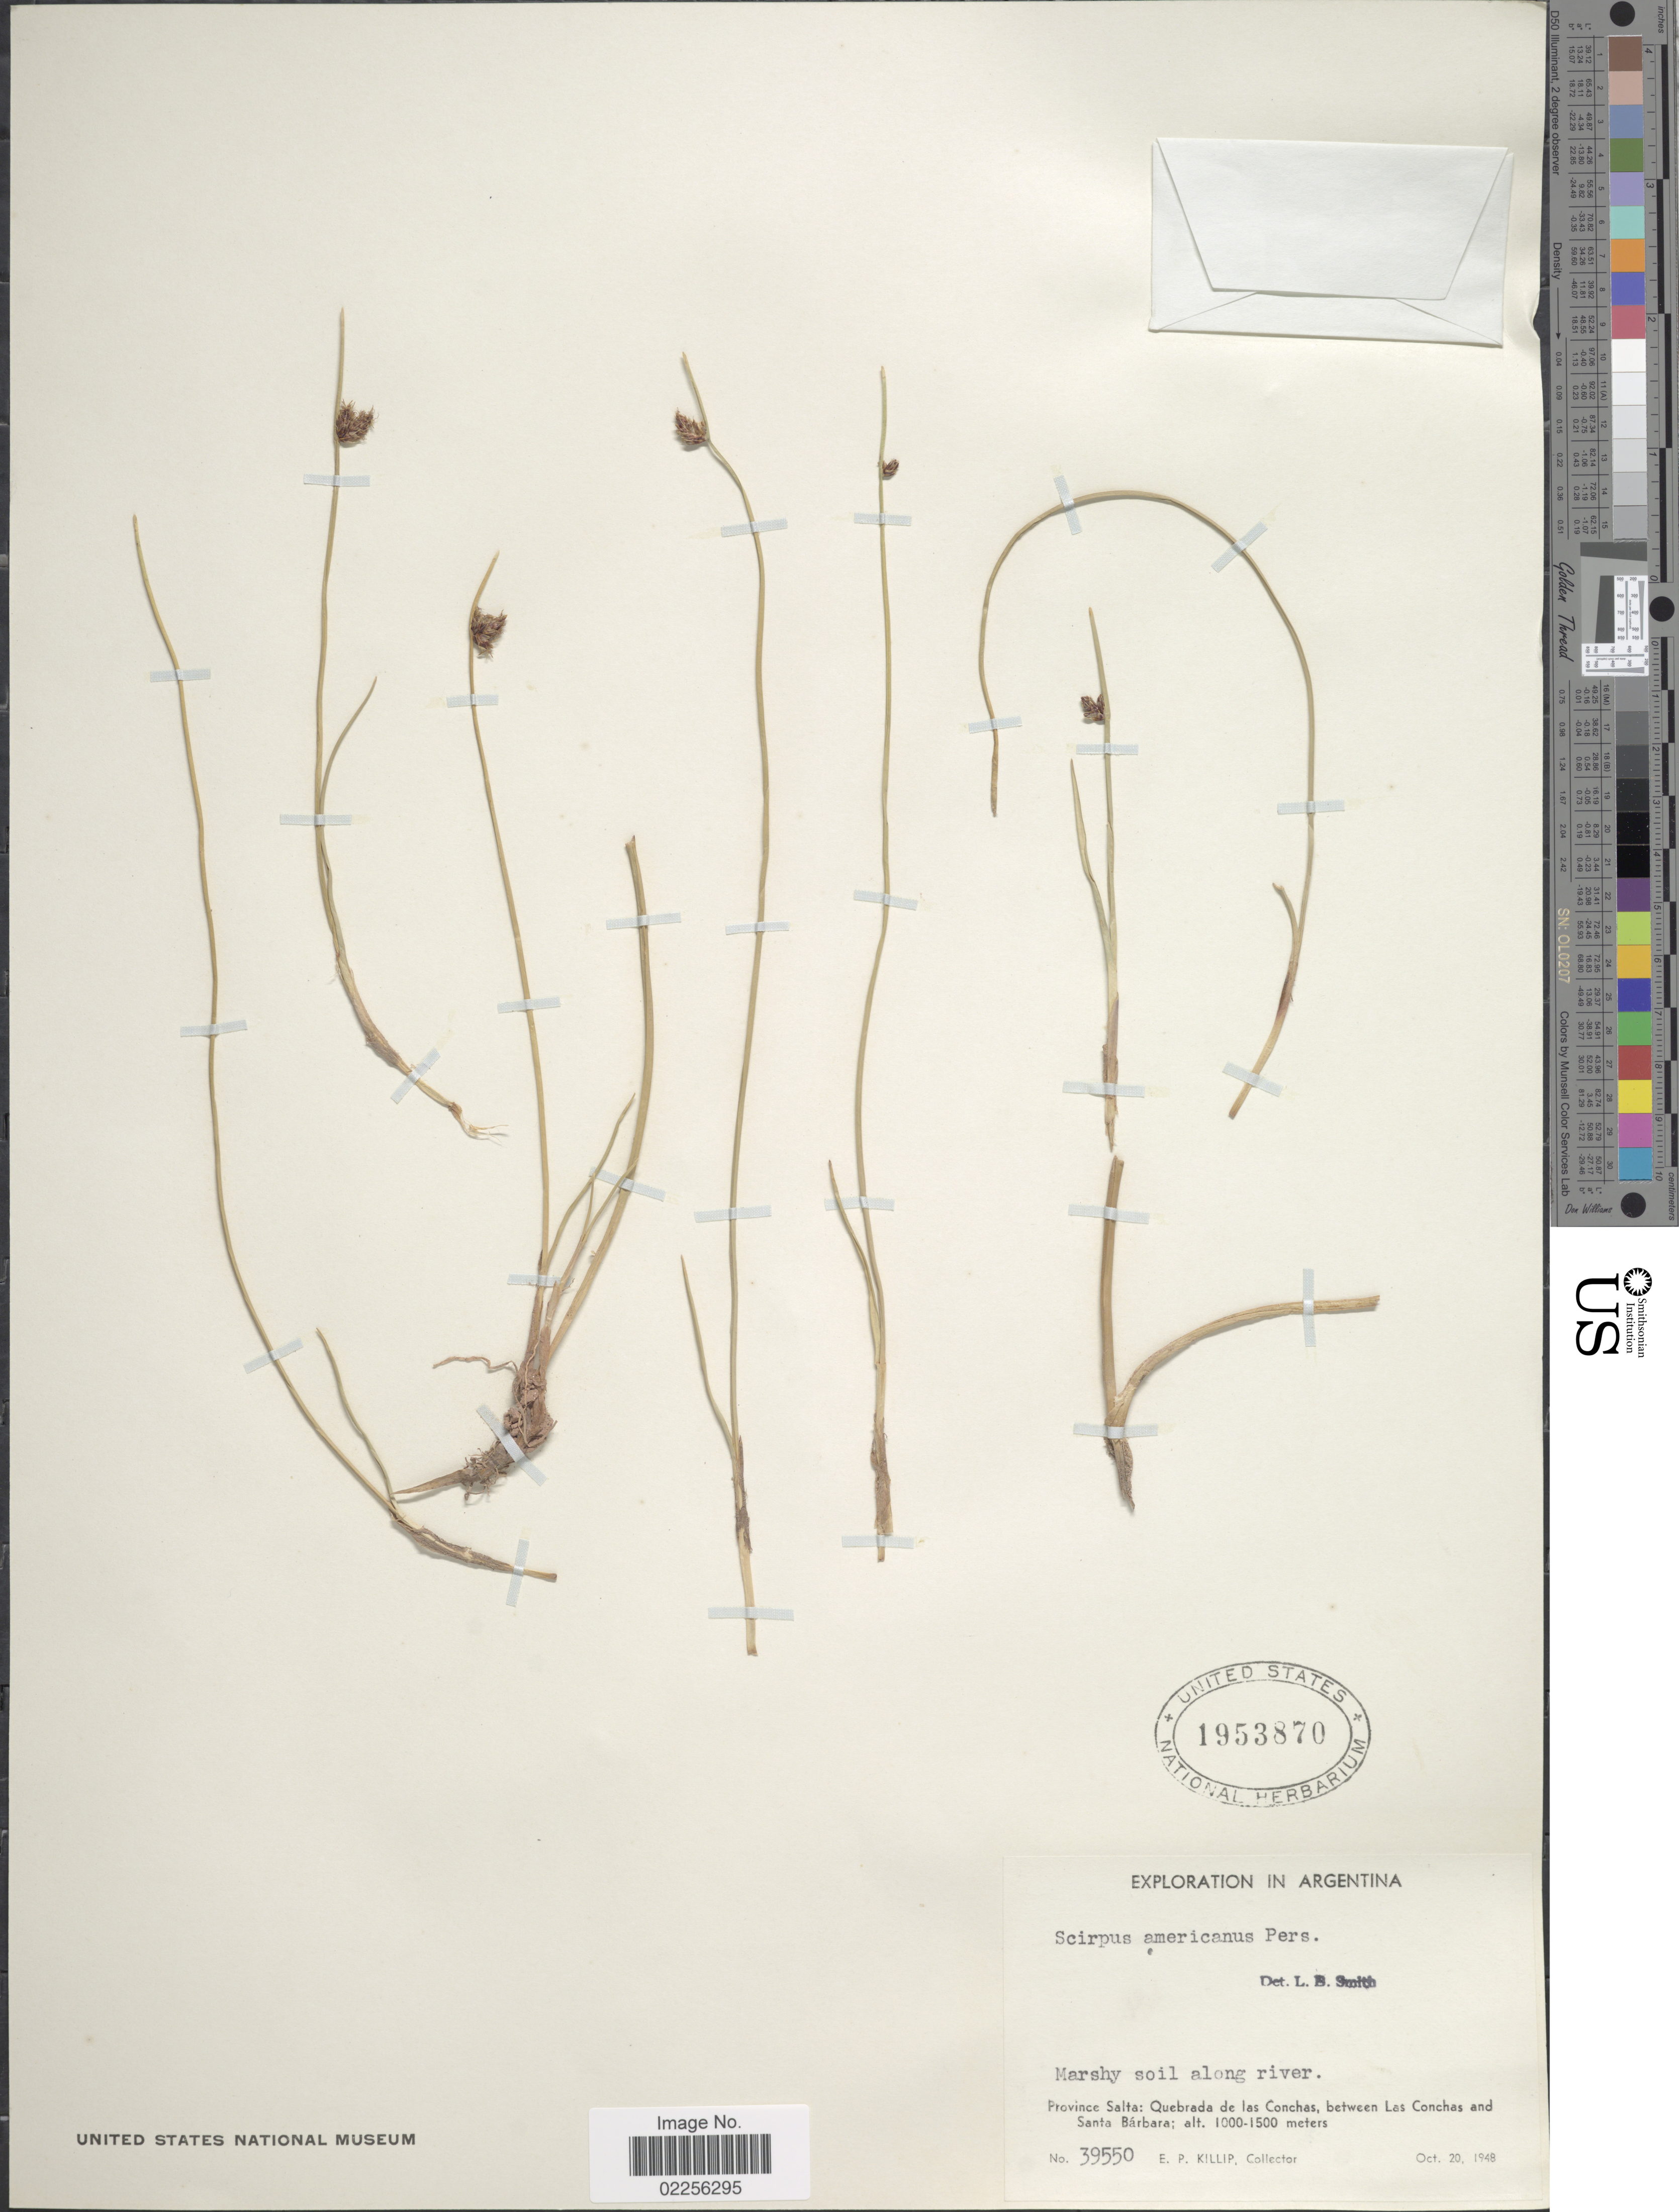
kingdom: Plantae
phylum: Tracheophyta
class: Liliopsida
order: Poales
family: Cyperaceae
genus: Schoenoplectus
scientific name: Schoenoplectus pungens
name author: (Vahl) Palla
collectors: E. P. Killip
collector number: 39550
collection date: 1948-10-20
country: Argentina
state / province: Salta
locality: Marshy soil along river, Province Salta: Quebrada de las Conchas, between Las Conchas and Santa Bárbara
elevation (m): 1000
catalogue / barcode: US 1953870